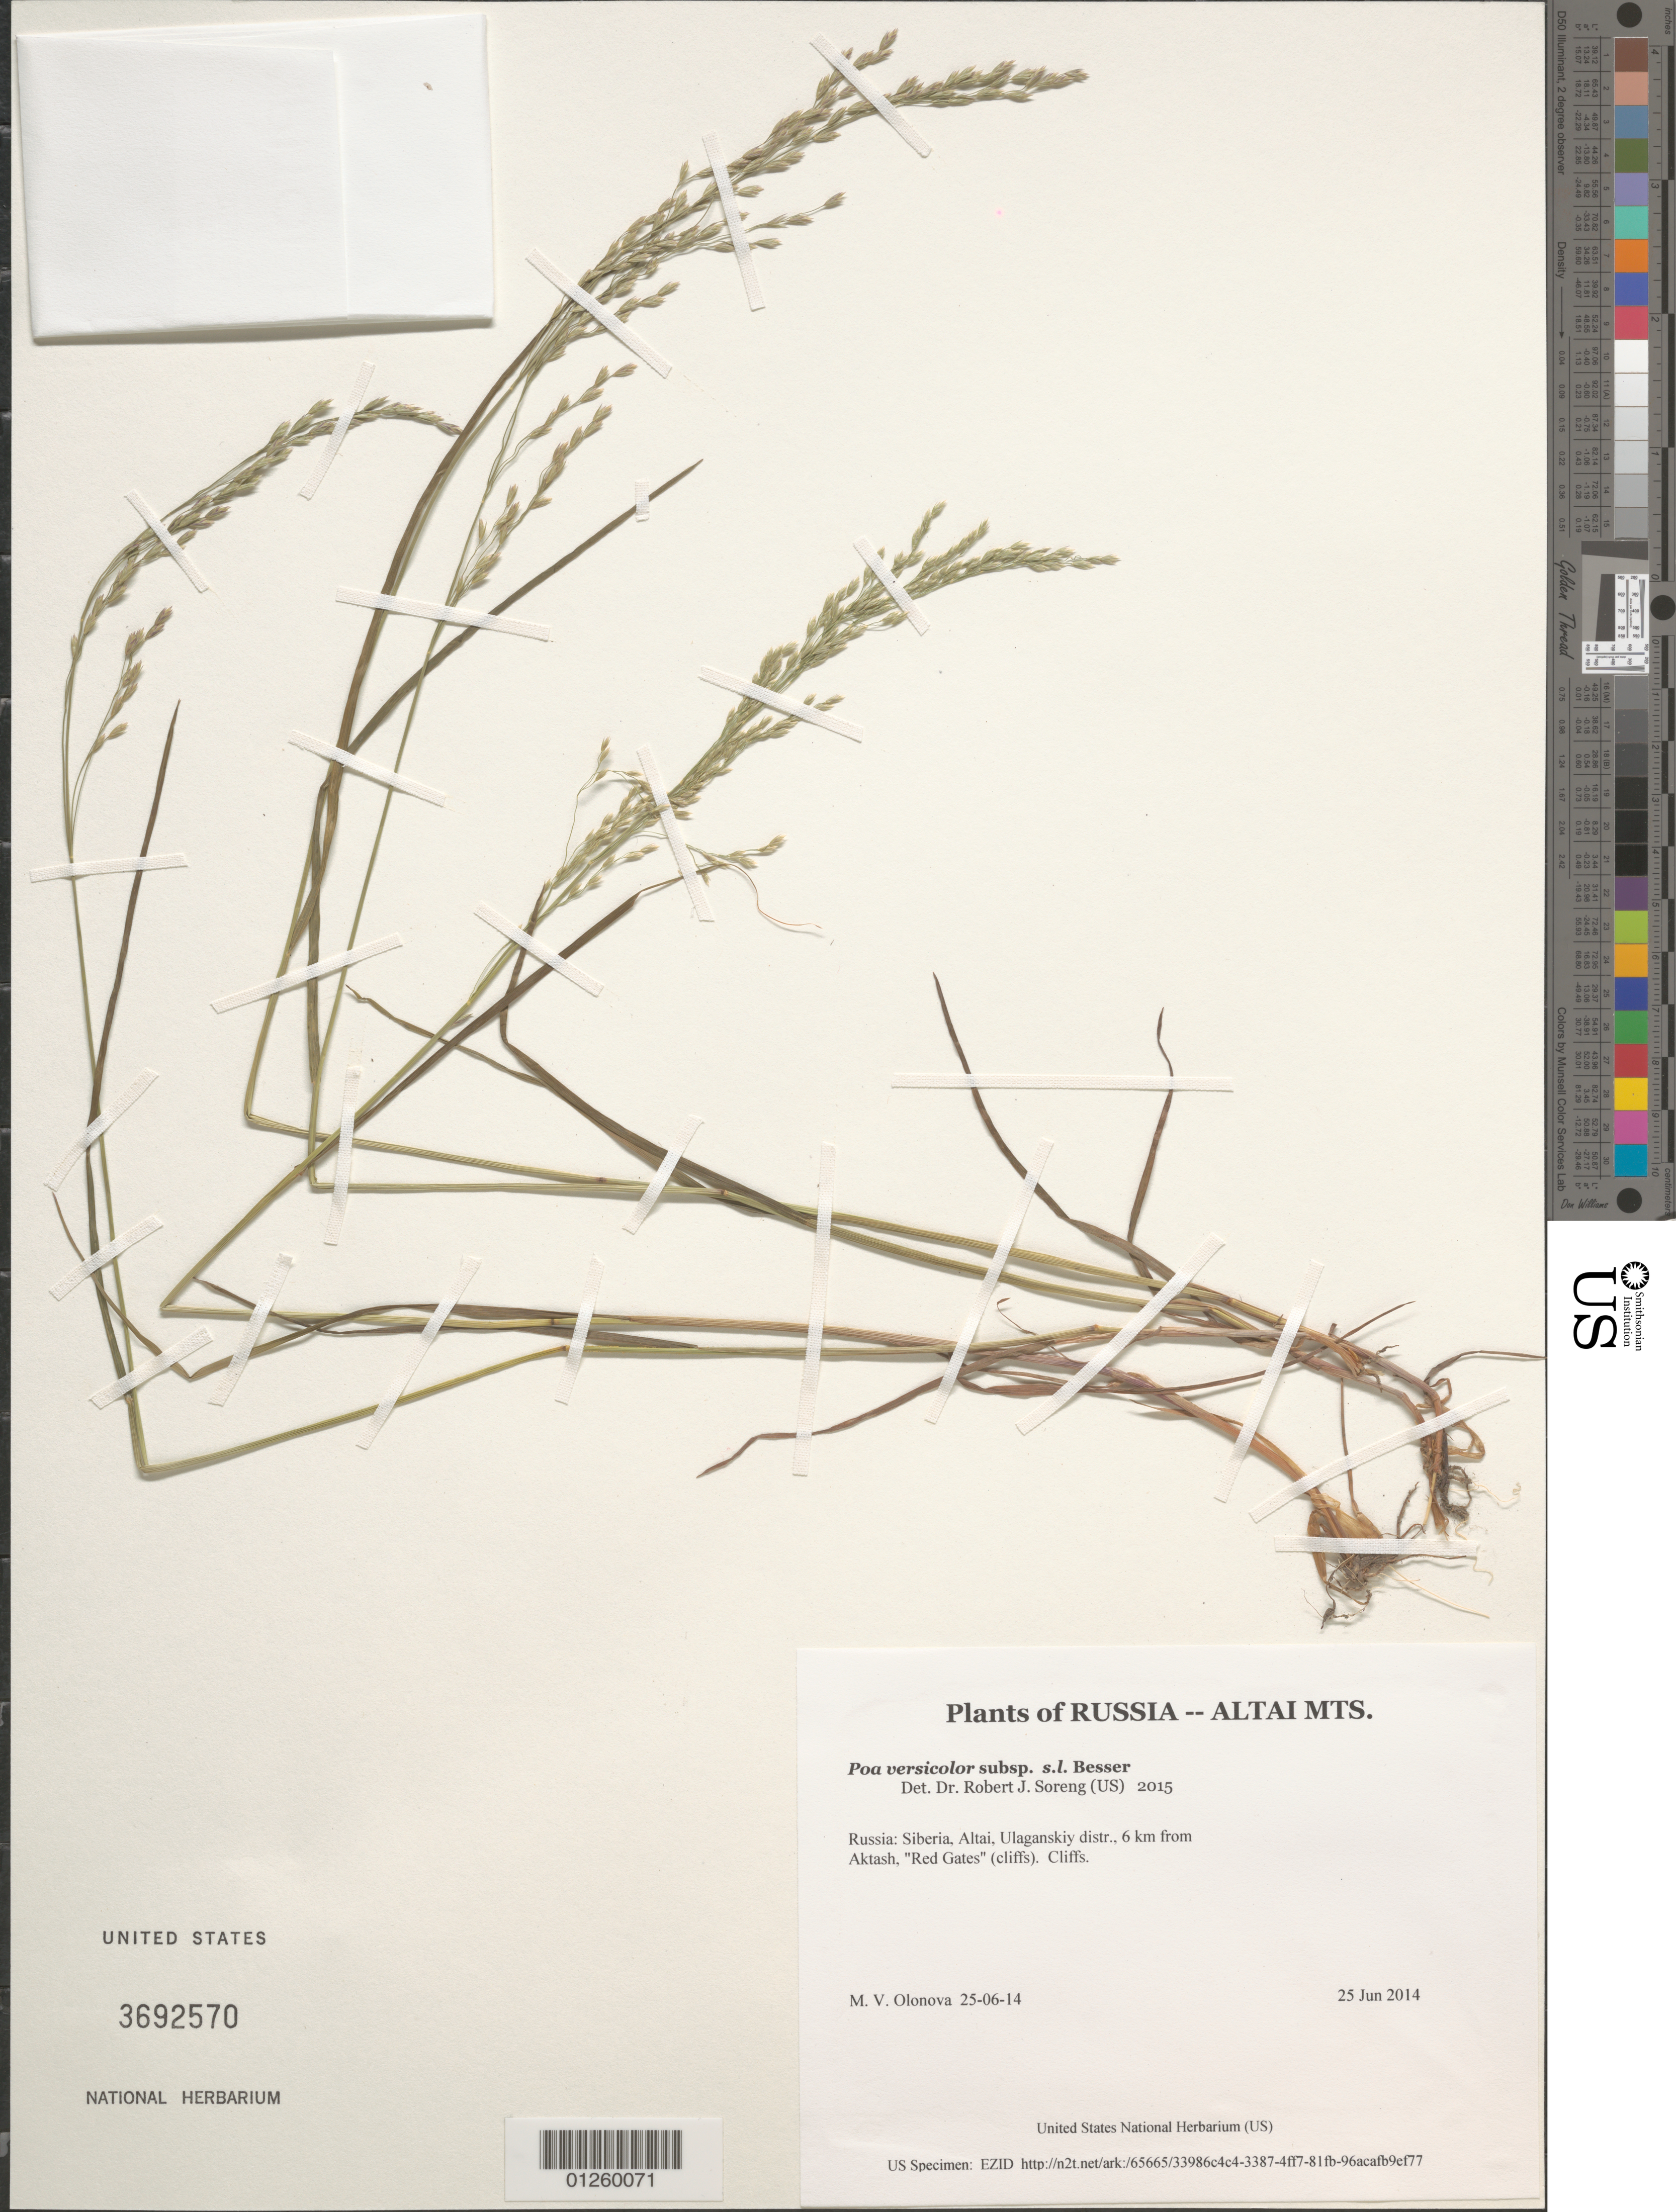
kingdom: Plantae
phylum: Tracheophyta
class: Liliopsida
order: Poales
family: Poaceae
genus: Poa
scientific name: Poa versicolor subsp. s.l.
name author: Besser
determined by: Soreng, Robert J., Research Associate (BOT), Smithsonian Institution - National Museum of Natural History (UNITED STATES)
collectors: M. V. Olonova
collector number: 25-06-14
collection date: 2014-06-25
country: Russian Federation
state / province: Altai Krai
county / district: Ulaganskiy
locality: Siberia, Altai, Ulaganskiy distr., 6 km from Aktash, "Red Gates" (cliffs)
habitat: Cliffs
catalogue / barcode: US 3692570